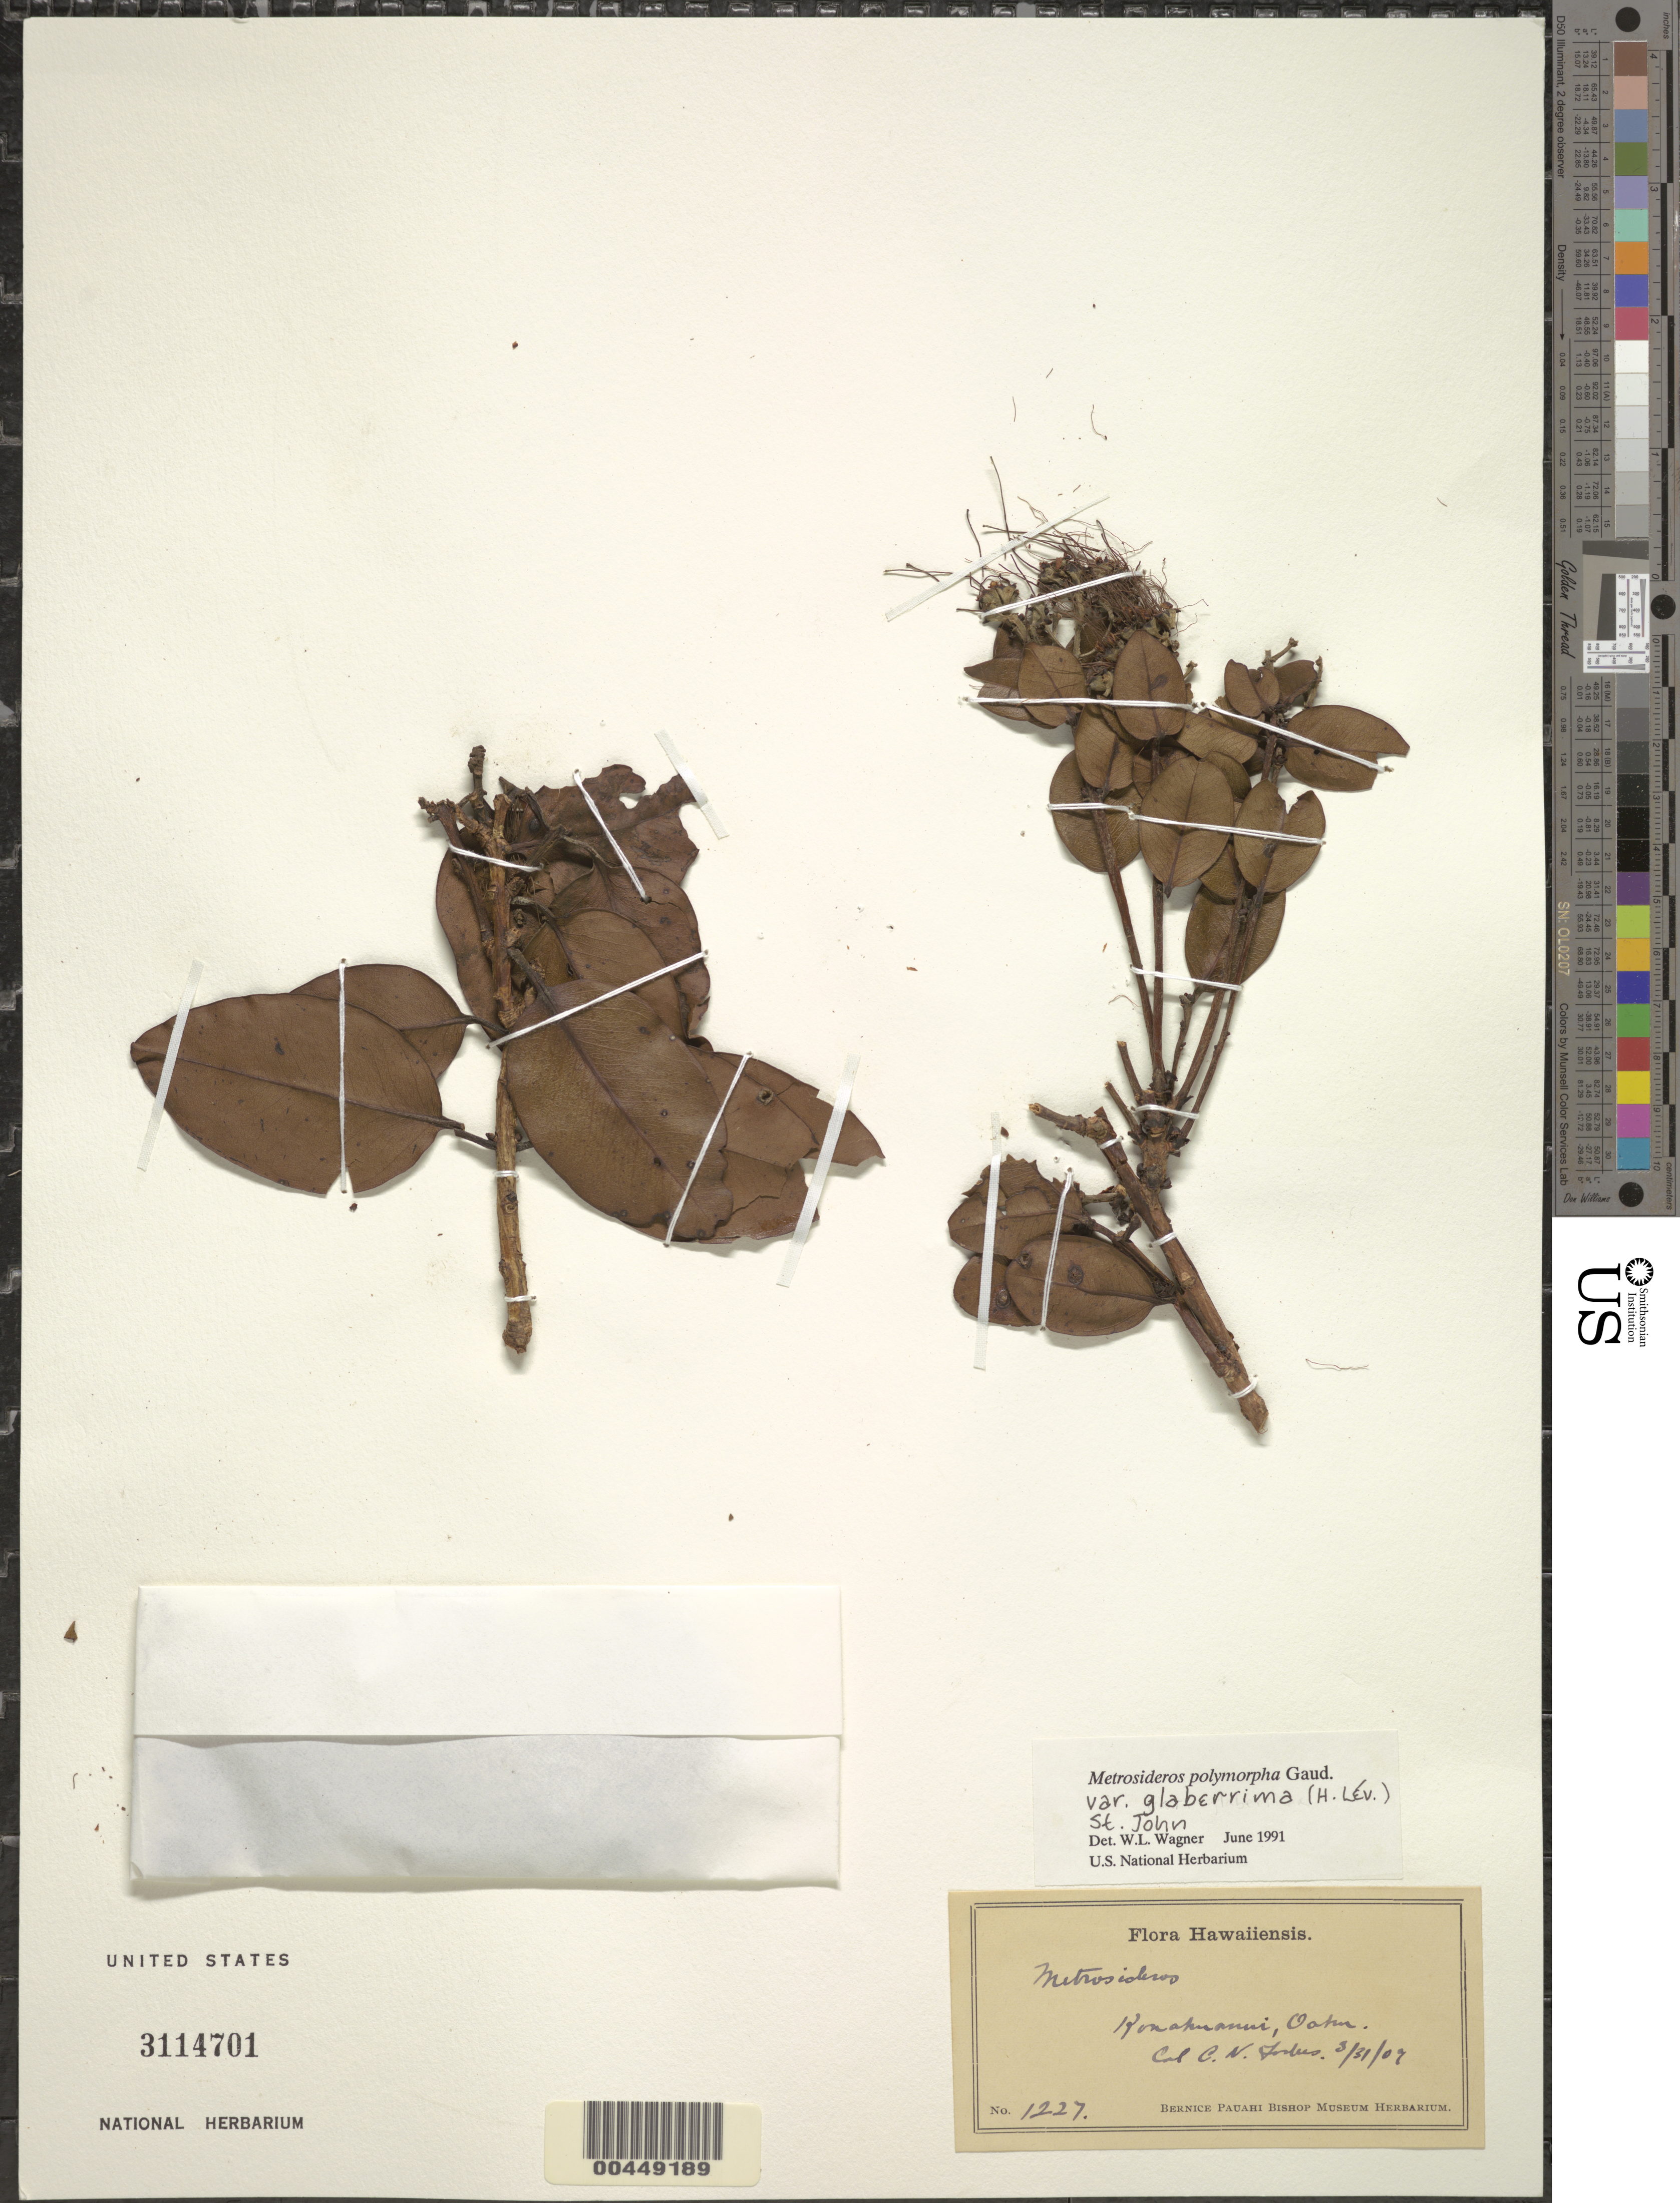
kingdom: Plantae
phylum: Tracheophyta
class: Magnoliopsida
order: Myrtales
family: Myrtaceae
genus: Metrosideros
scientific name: Metrosideros polymorpha var. glaberrima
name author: (H. Lév.) H. St. John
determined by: Wagner, W. L., (BOT), Smithsonian Institution - National Museum of Natural History (UNITED STATES)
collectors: C. N. Forbes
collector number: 1227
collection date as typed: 31 Mar 1907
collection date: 1907-03-31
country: United States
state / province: Hawaii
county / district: Honolulu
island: Oahu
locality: Konahuanui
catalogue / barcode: US 3114701